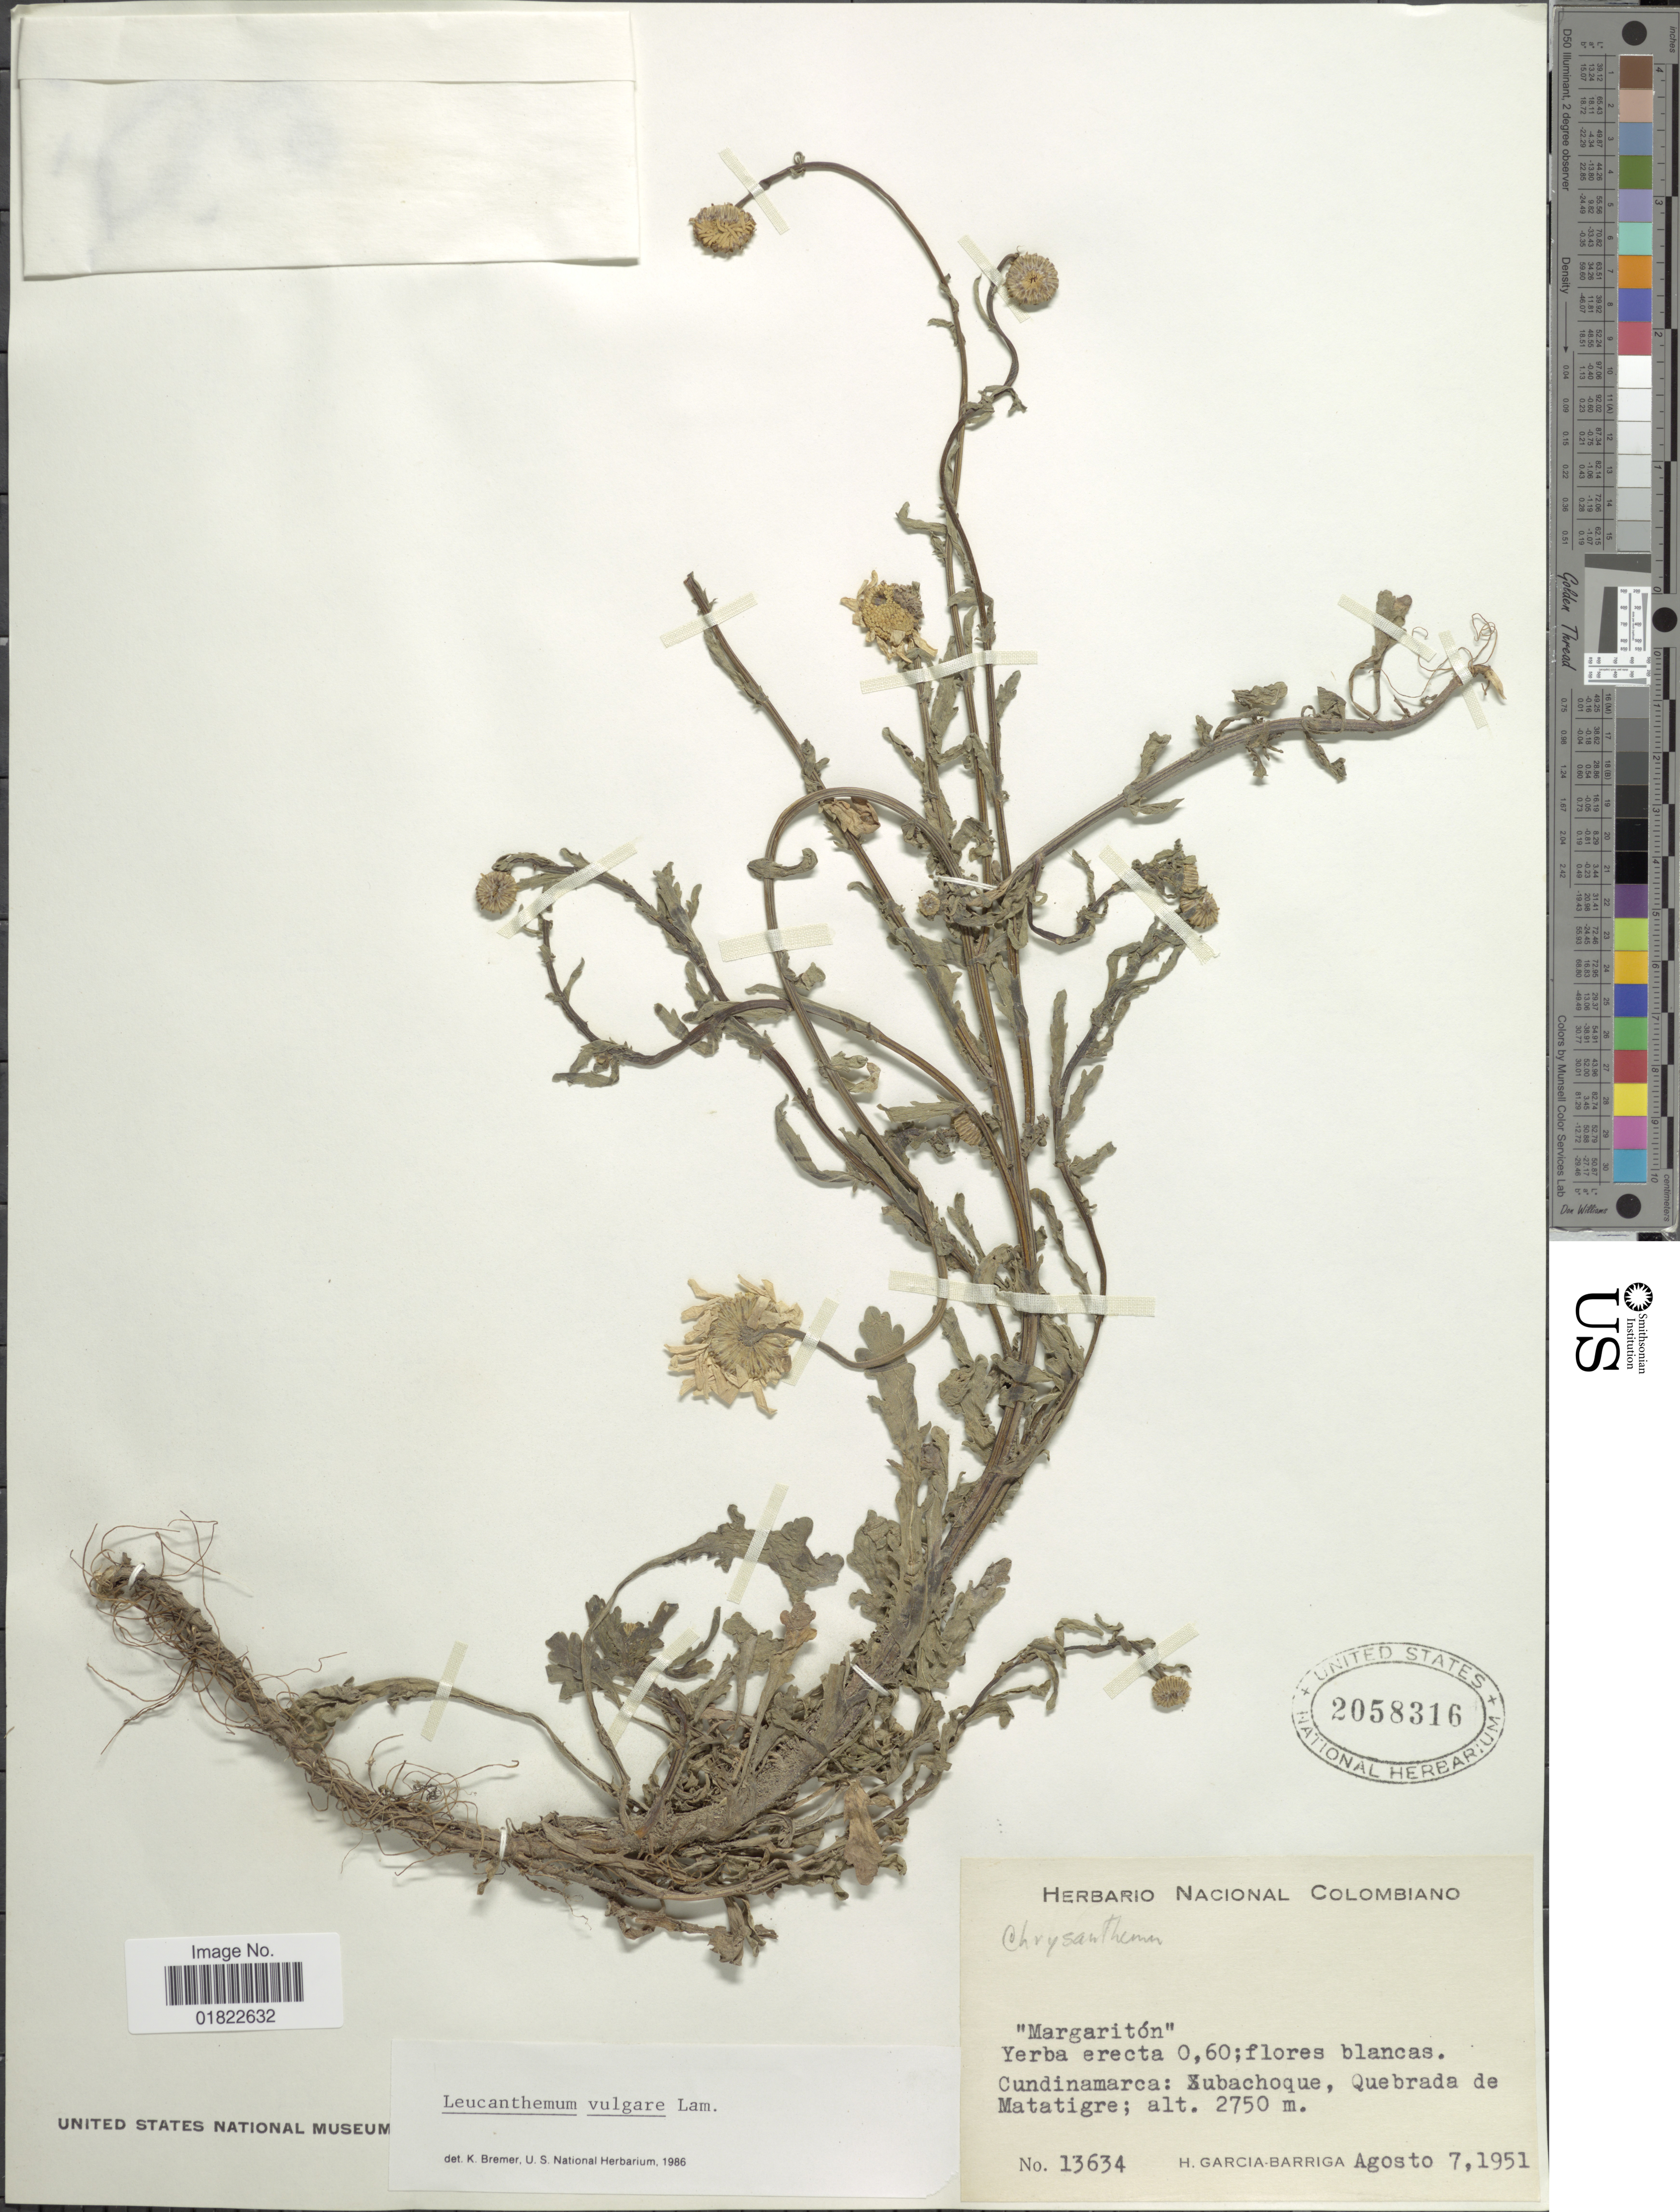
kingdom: Plantae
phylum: Tracheophyta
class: Magnoliopsida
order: Asterales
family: Asteraceae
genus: Leucanthemum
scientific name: Leucanthemum vulgare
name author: Lam.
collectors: H. García Barriga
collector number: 13634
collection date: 1951-08-07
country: Colombia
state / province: Cundinamarca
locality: Cundinamarca: Xubachoque, Quebrada de Matatigre.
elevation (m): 2750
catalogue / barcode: US 2058316